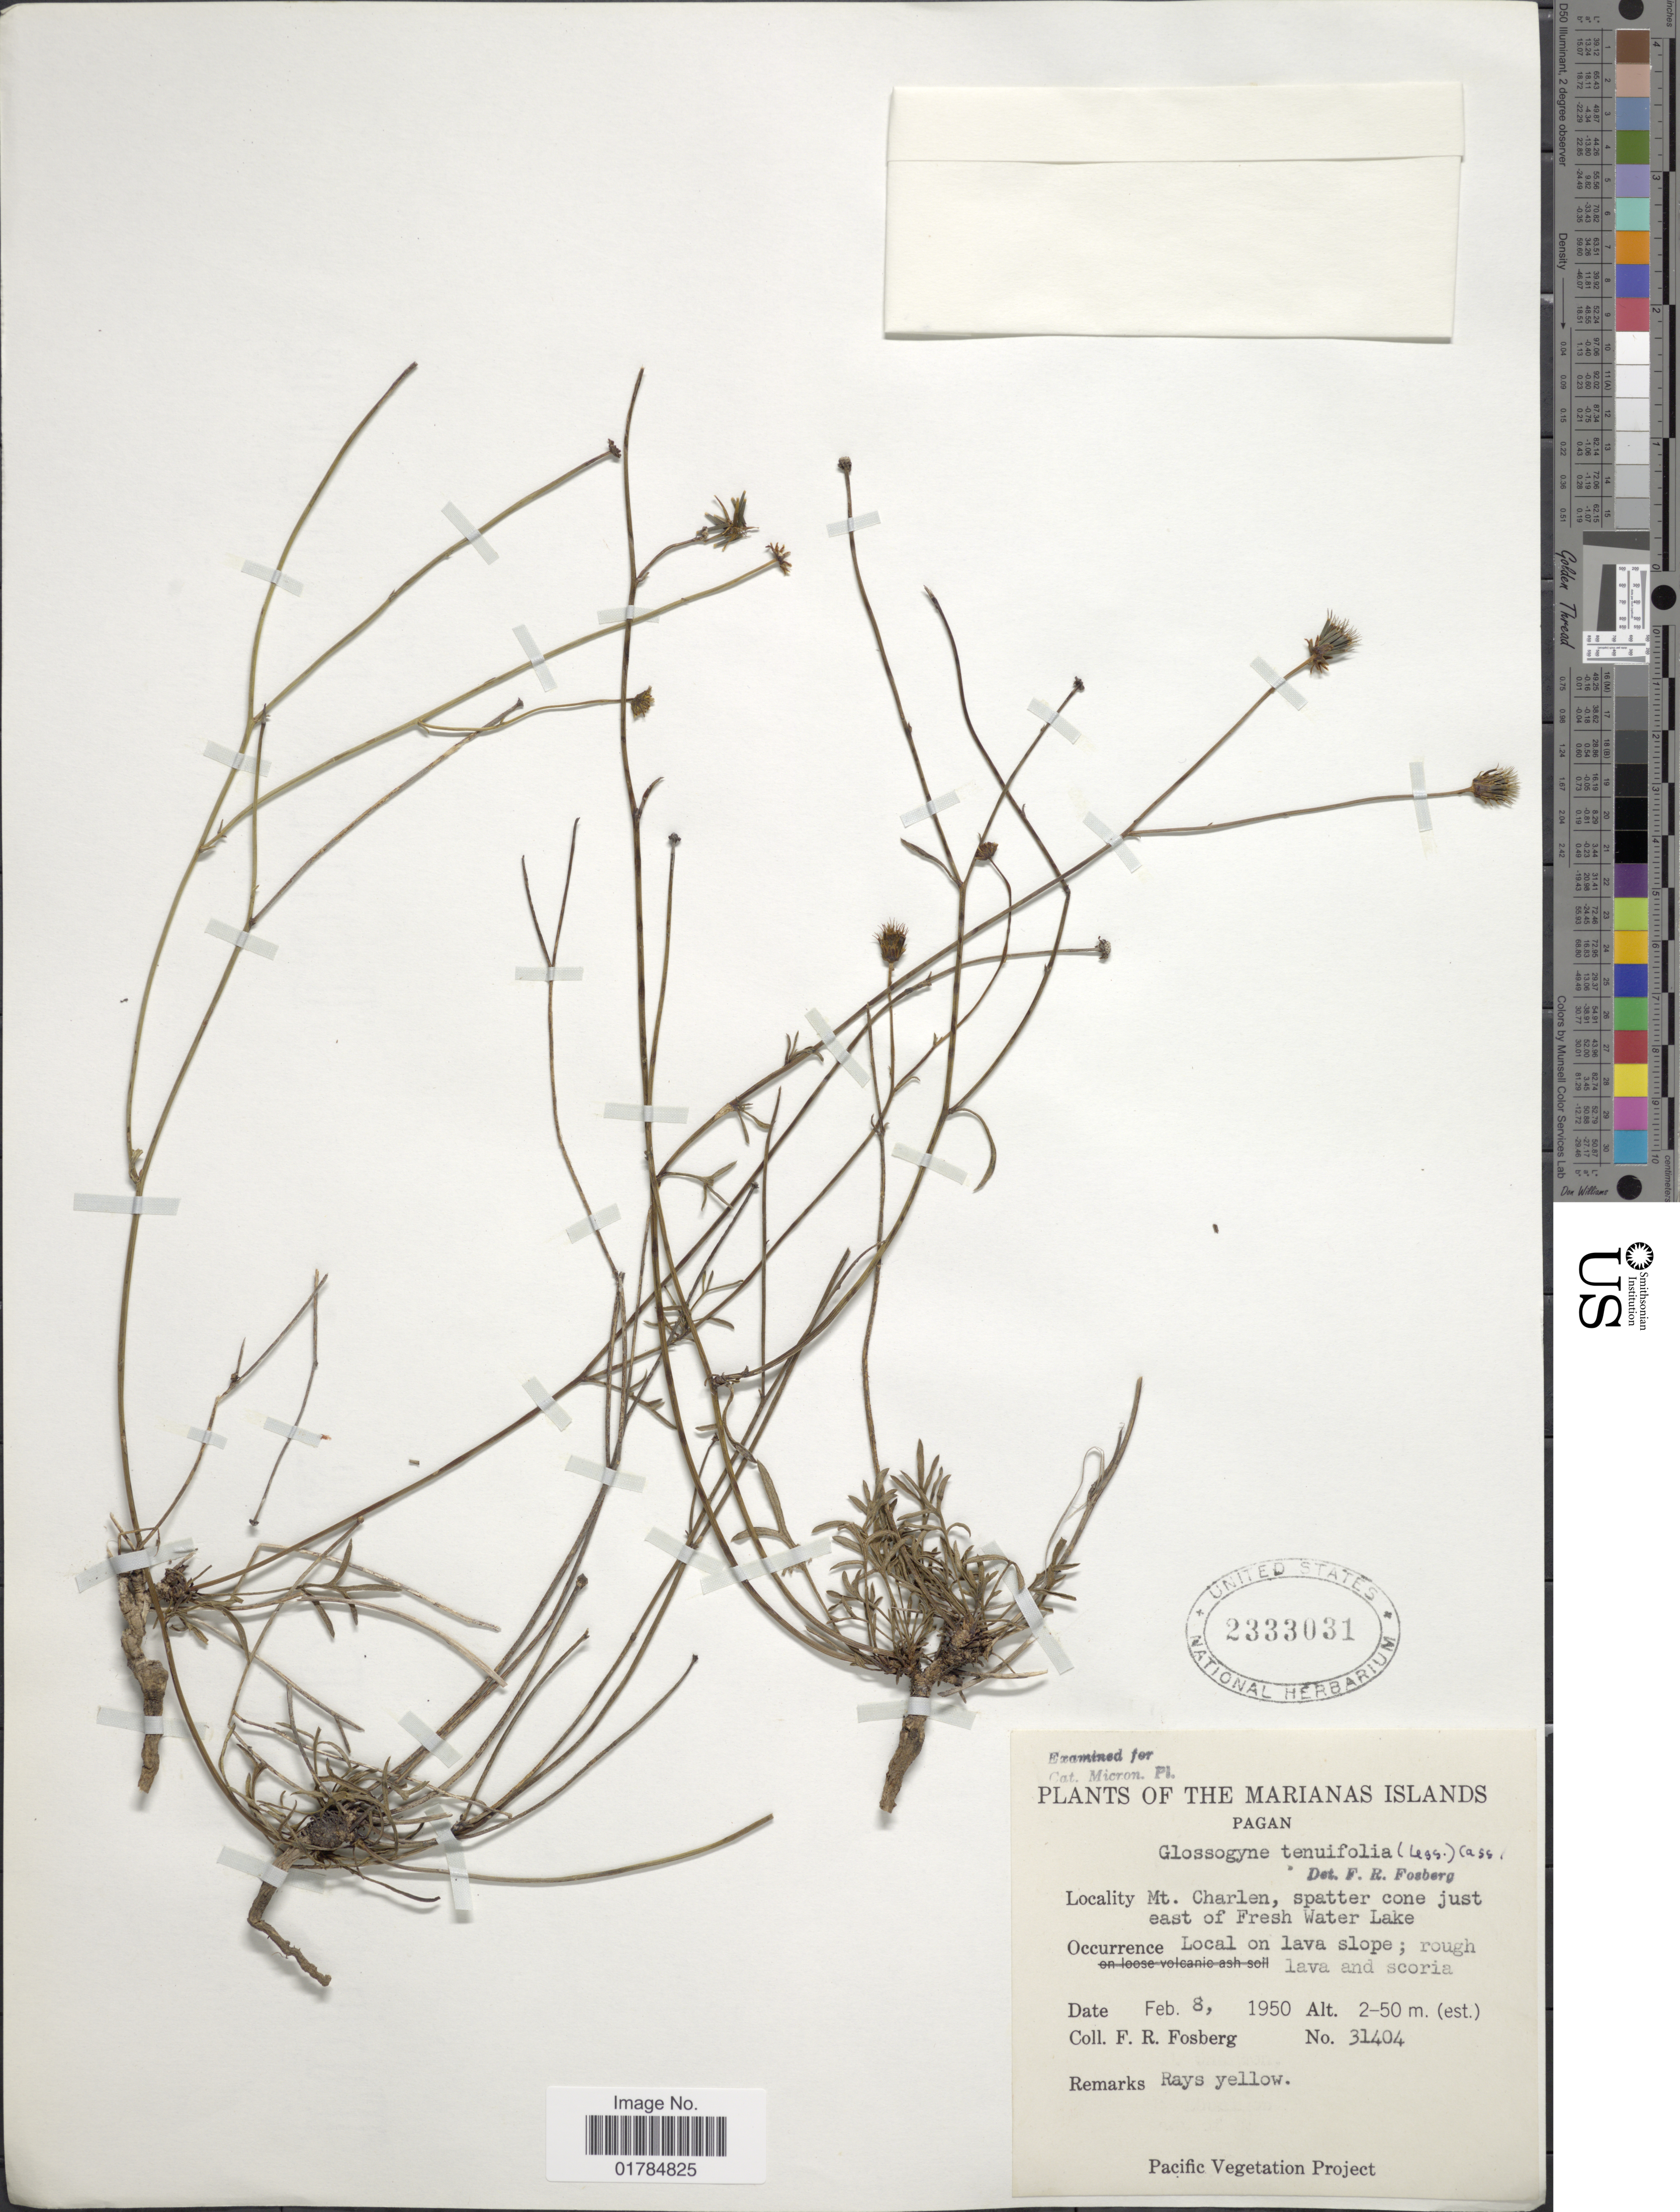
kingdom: Plantae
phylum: Tracheophyta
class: Magnoliopsida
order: Asterales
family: Asteraceae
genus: Glossogyne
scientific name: Glossogyne tenuifolia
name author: (Labill.)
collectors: F. R. Fosberg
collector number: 31404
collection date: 1950-02-08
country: Northern Mariana Islands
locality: Pagan. Mt. Charlen, spatter cone just east of Fresh Water Lake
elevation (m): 2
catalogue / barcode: US 2333031